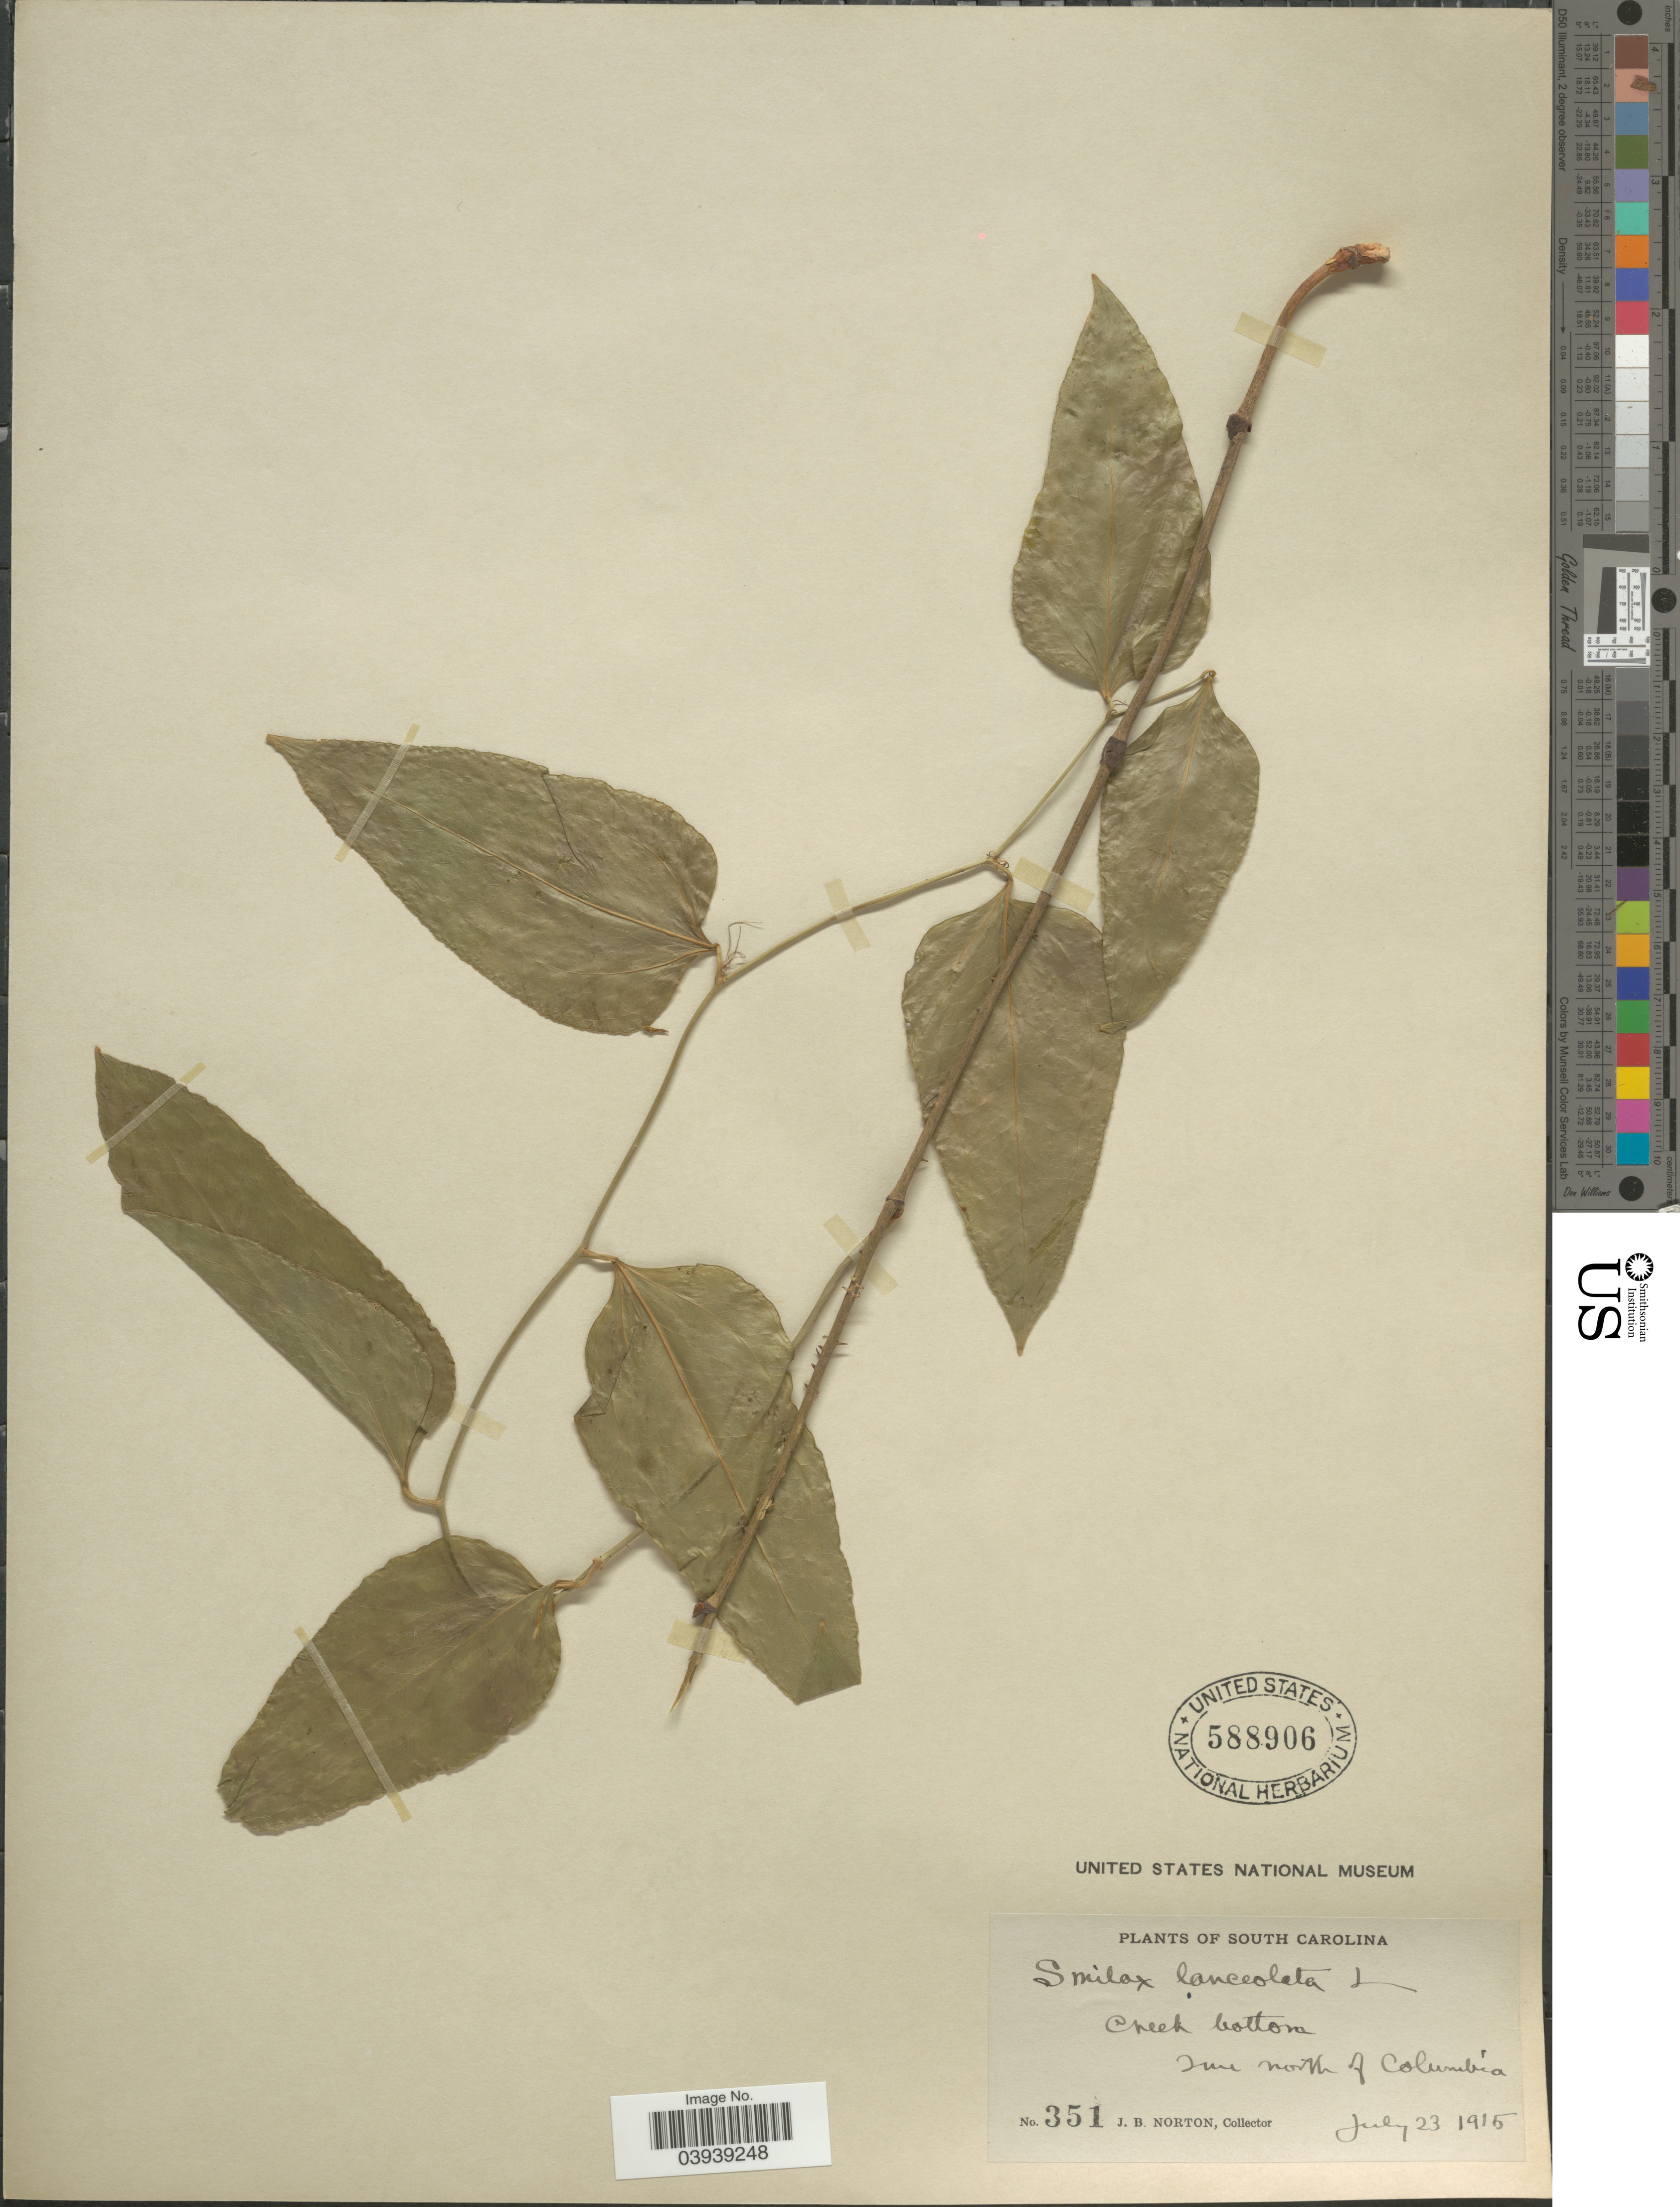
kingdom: Plantae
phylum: Tracheophyta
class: Liliopsida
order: Liliales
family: Smilacaceae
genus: Smilax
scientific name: Smilax smallii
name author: Morong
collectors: J. B. Norton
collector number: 351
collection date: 1915-07-23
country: United States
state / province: South Carolina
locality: Creek bottom. 2 mi north of Columbia.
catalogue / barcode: US 588906